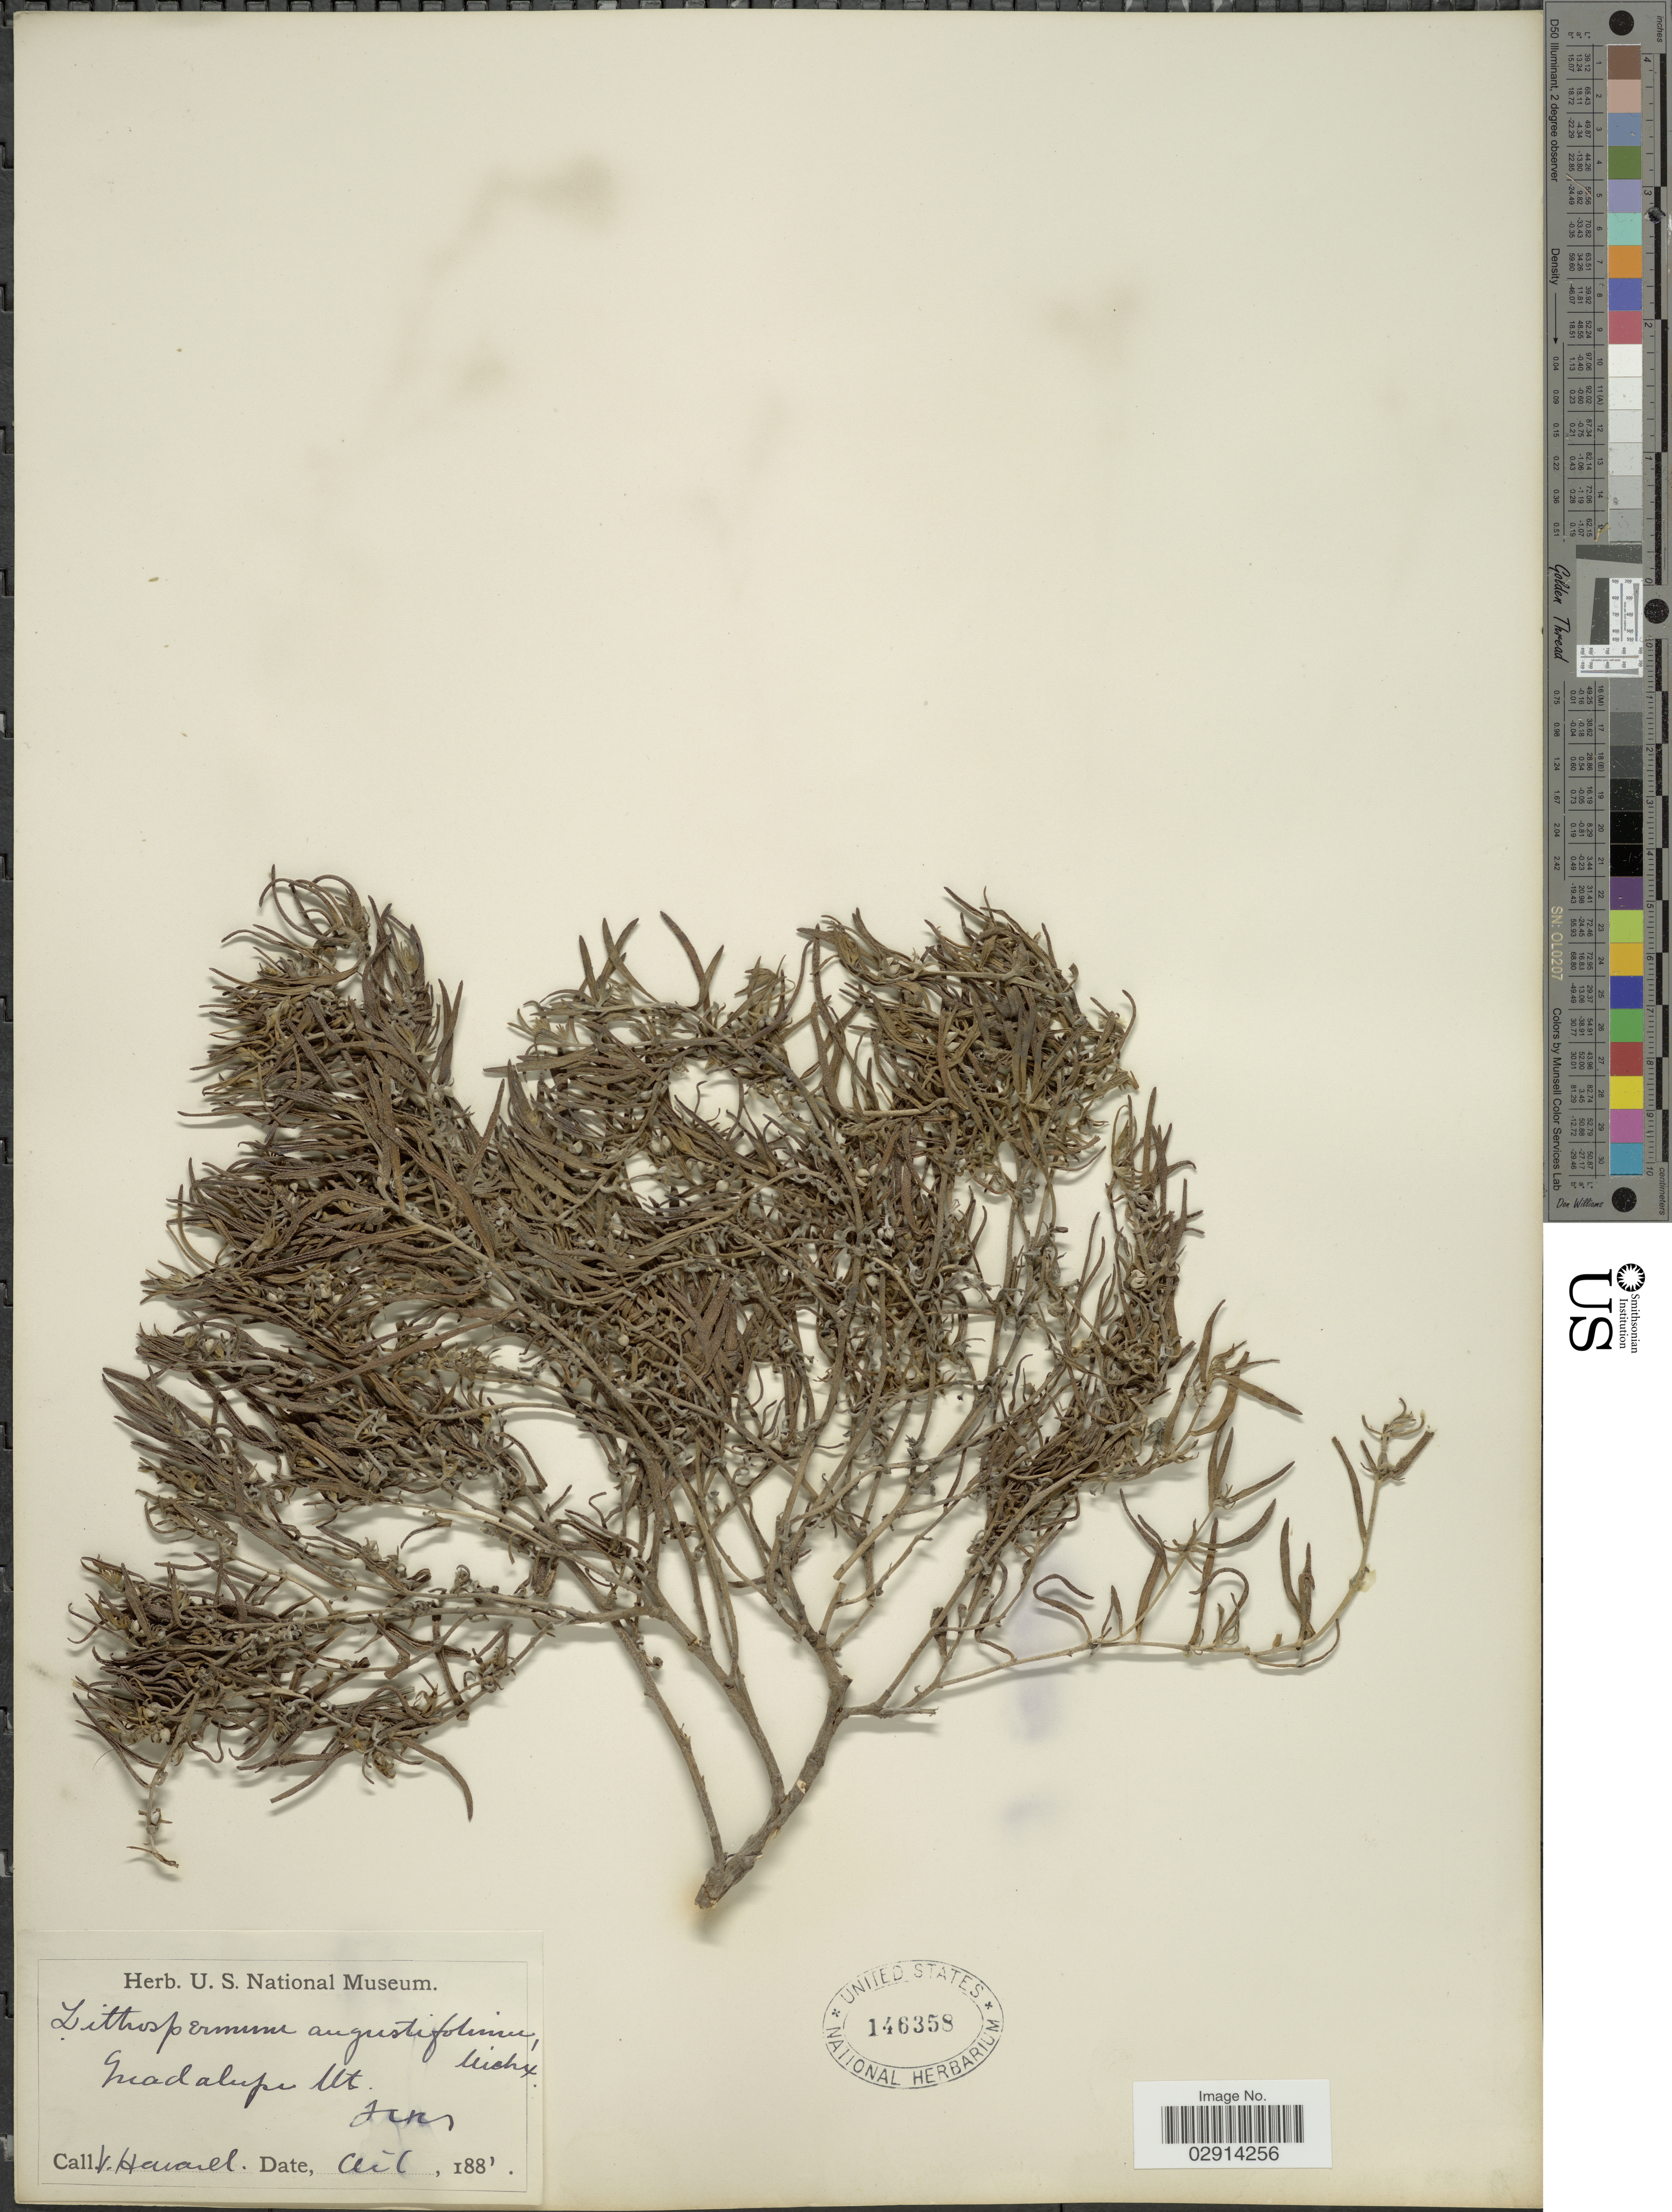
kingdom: Plantae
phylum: Tracheophyta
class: Magnoliopsida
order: Boraginales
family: Boraginaceae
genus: Lithospermum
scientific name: Lithospermum incisum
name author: Lehm.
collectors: V. Havard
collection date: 1881-08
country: United States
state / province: Texas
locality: Guadalupe Mt.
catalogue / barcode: US 146358